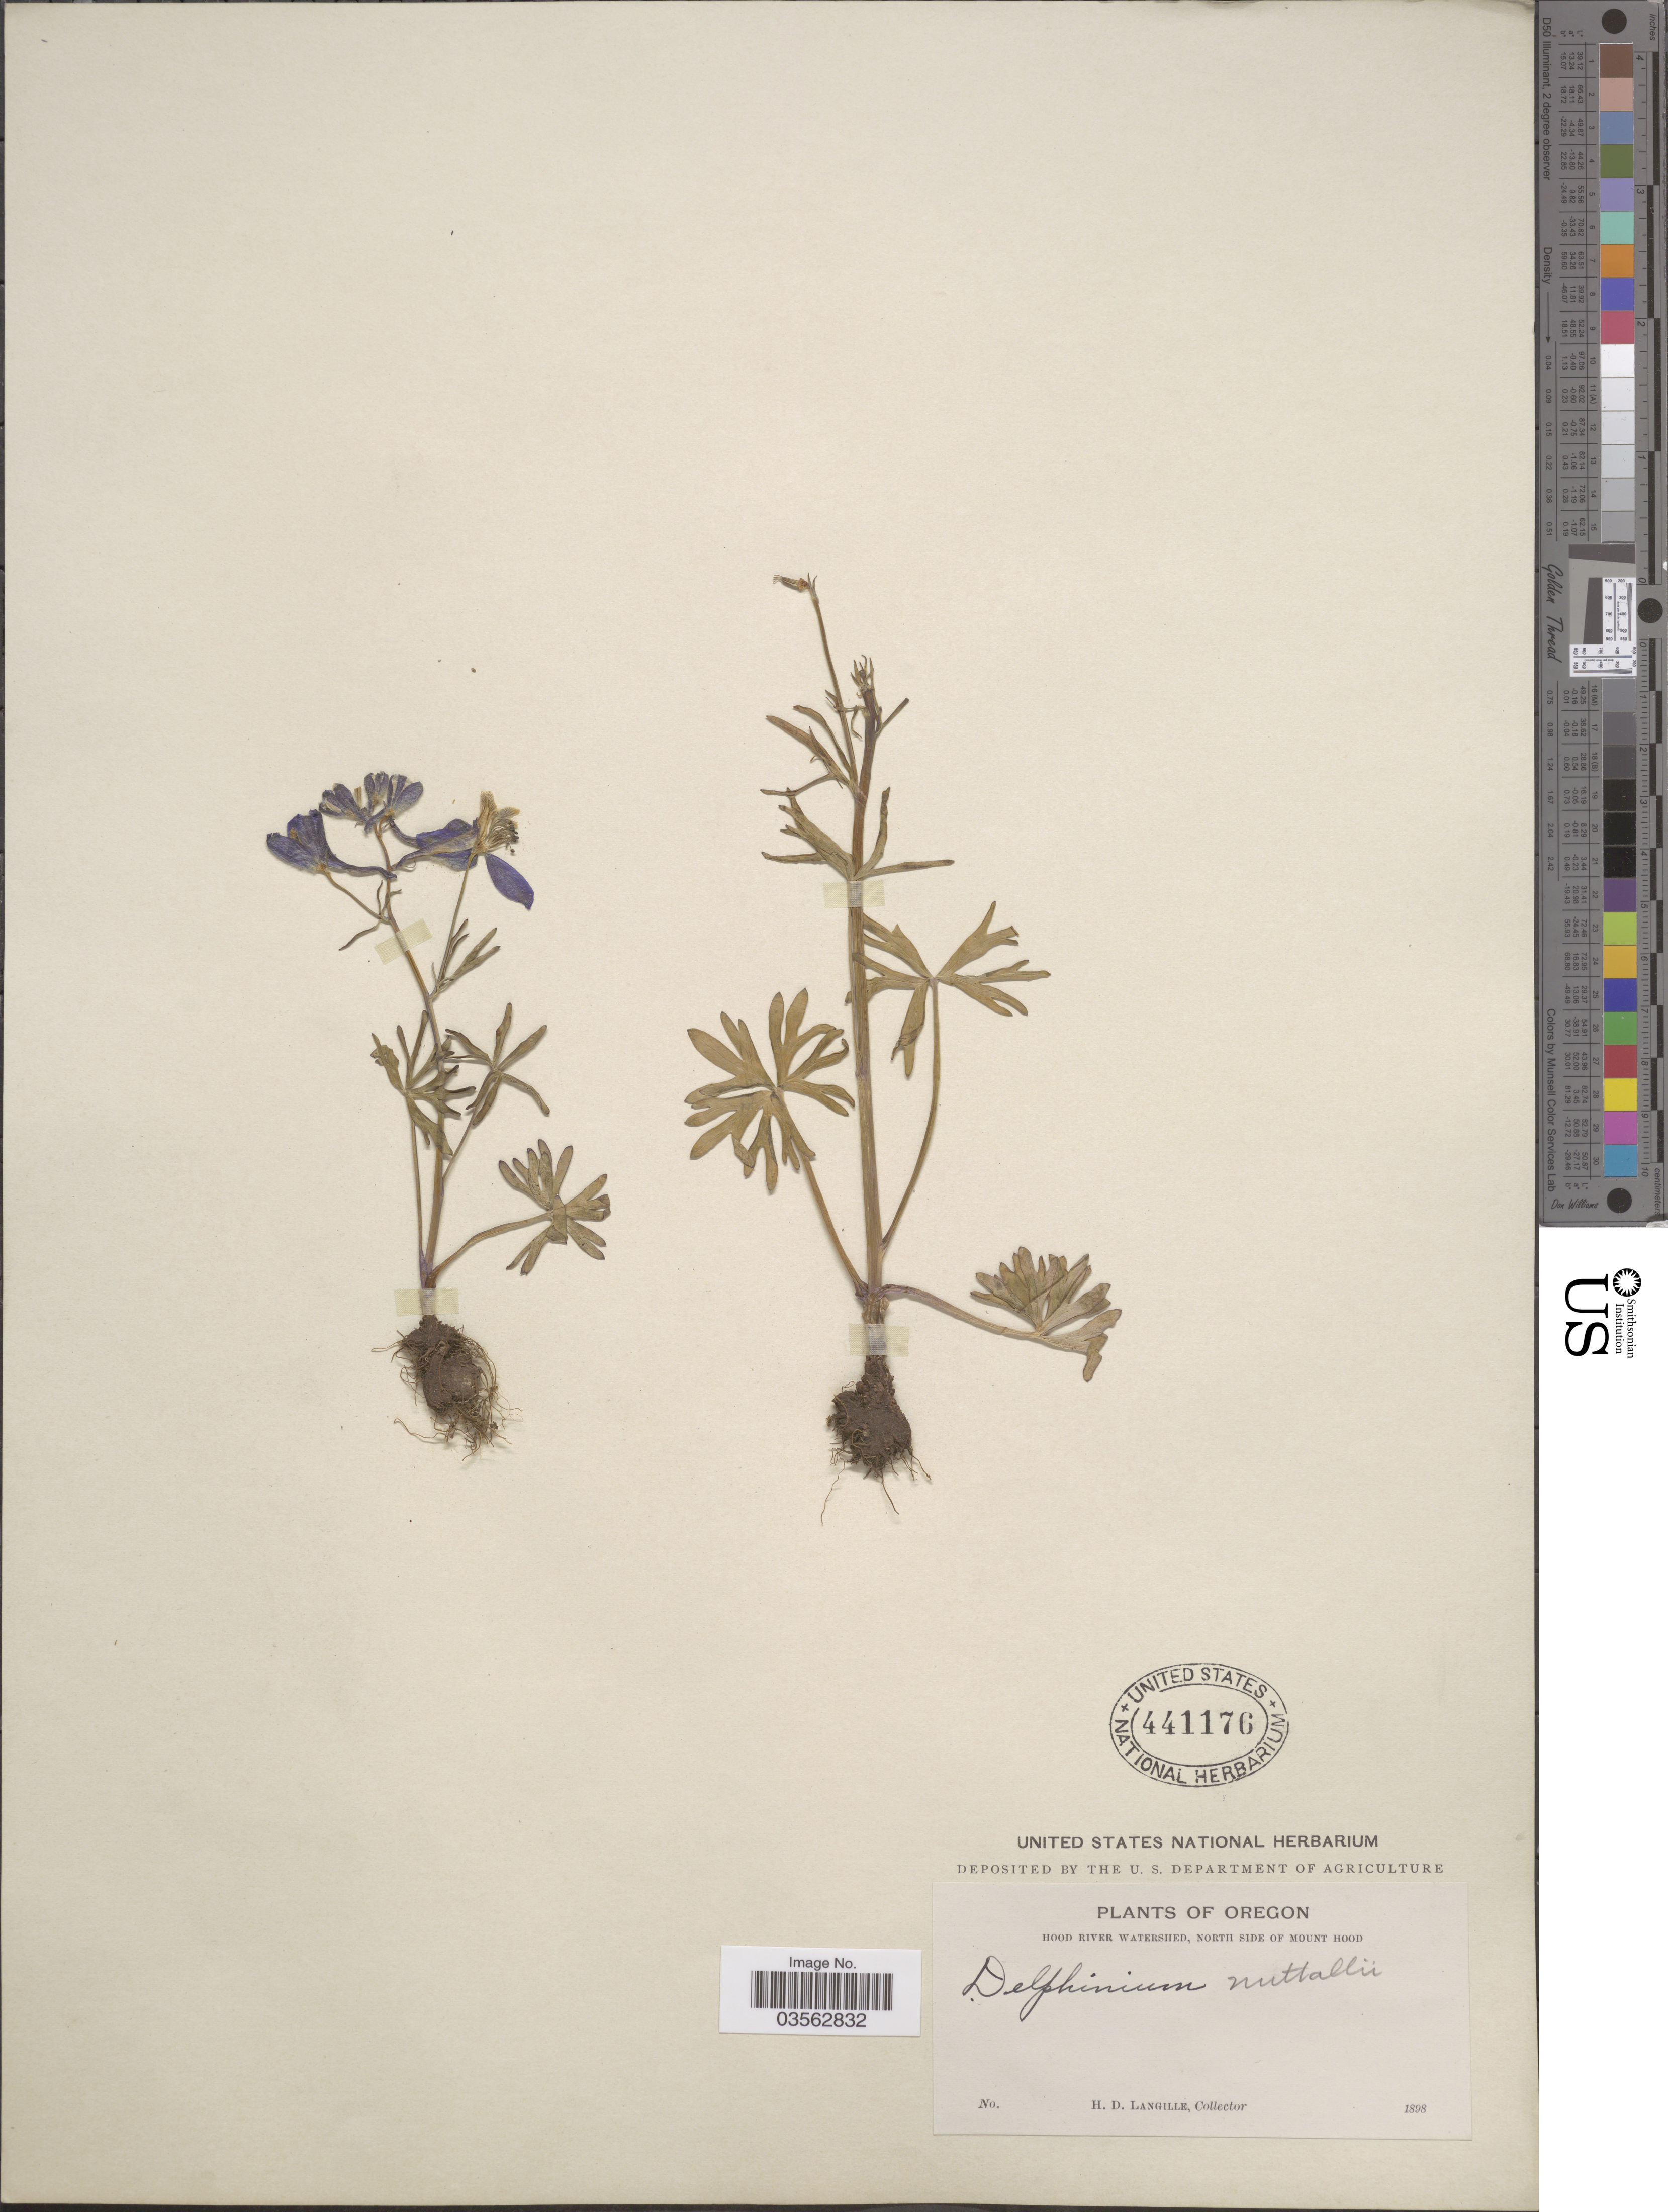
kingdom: Plantae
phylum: Tracheophyta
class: Magnoliopsida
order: Ranunculales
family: Ranunculaceae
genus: Delphinium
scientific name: Delphinium columbianum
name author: Greene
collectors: H. Langille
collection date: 1898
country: United States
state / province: Oregon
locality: Hood River Watershed, North side of Mount Hood.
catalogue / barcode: US 441176